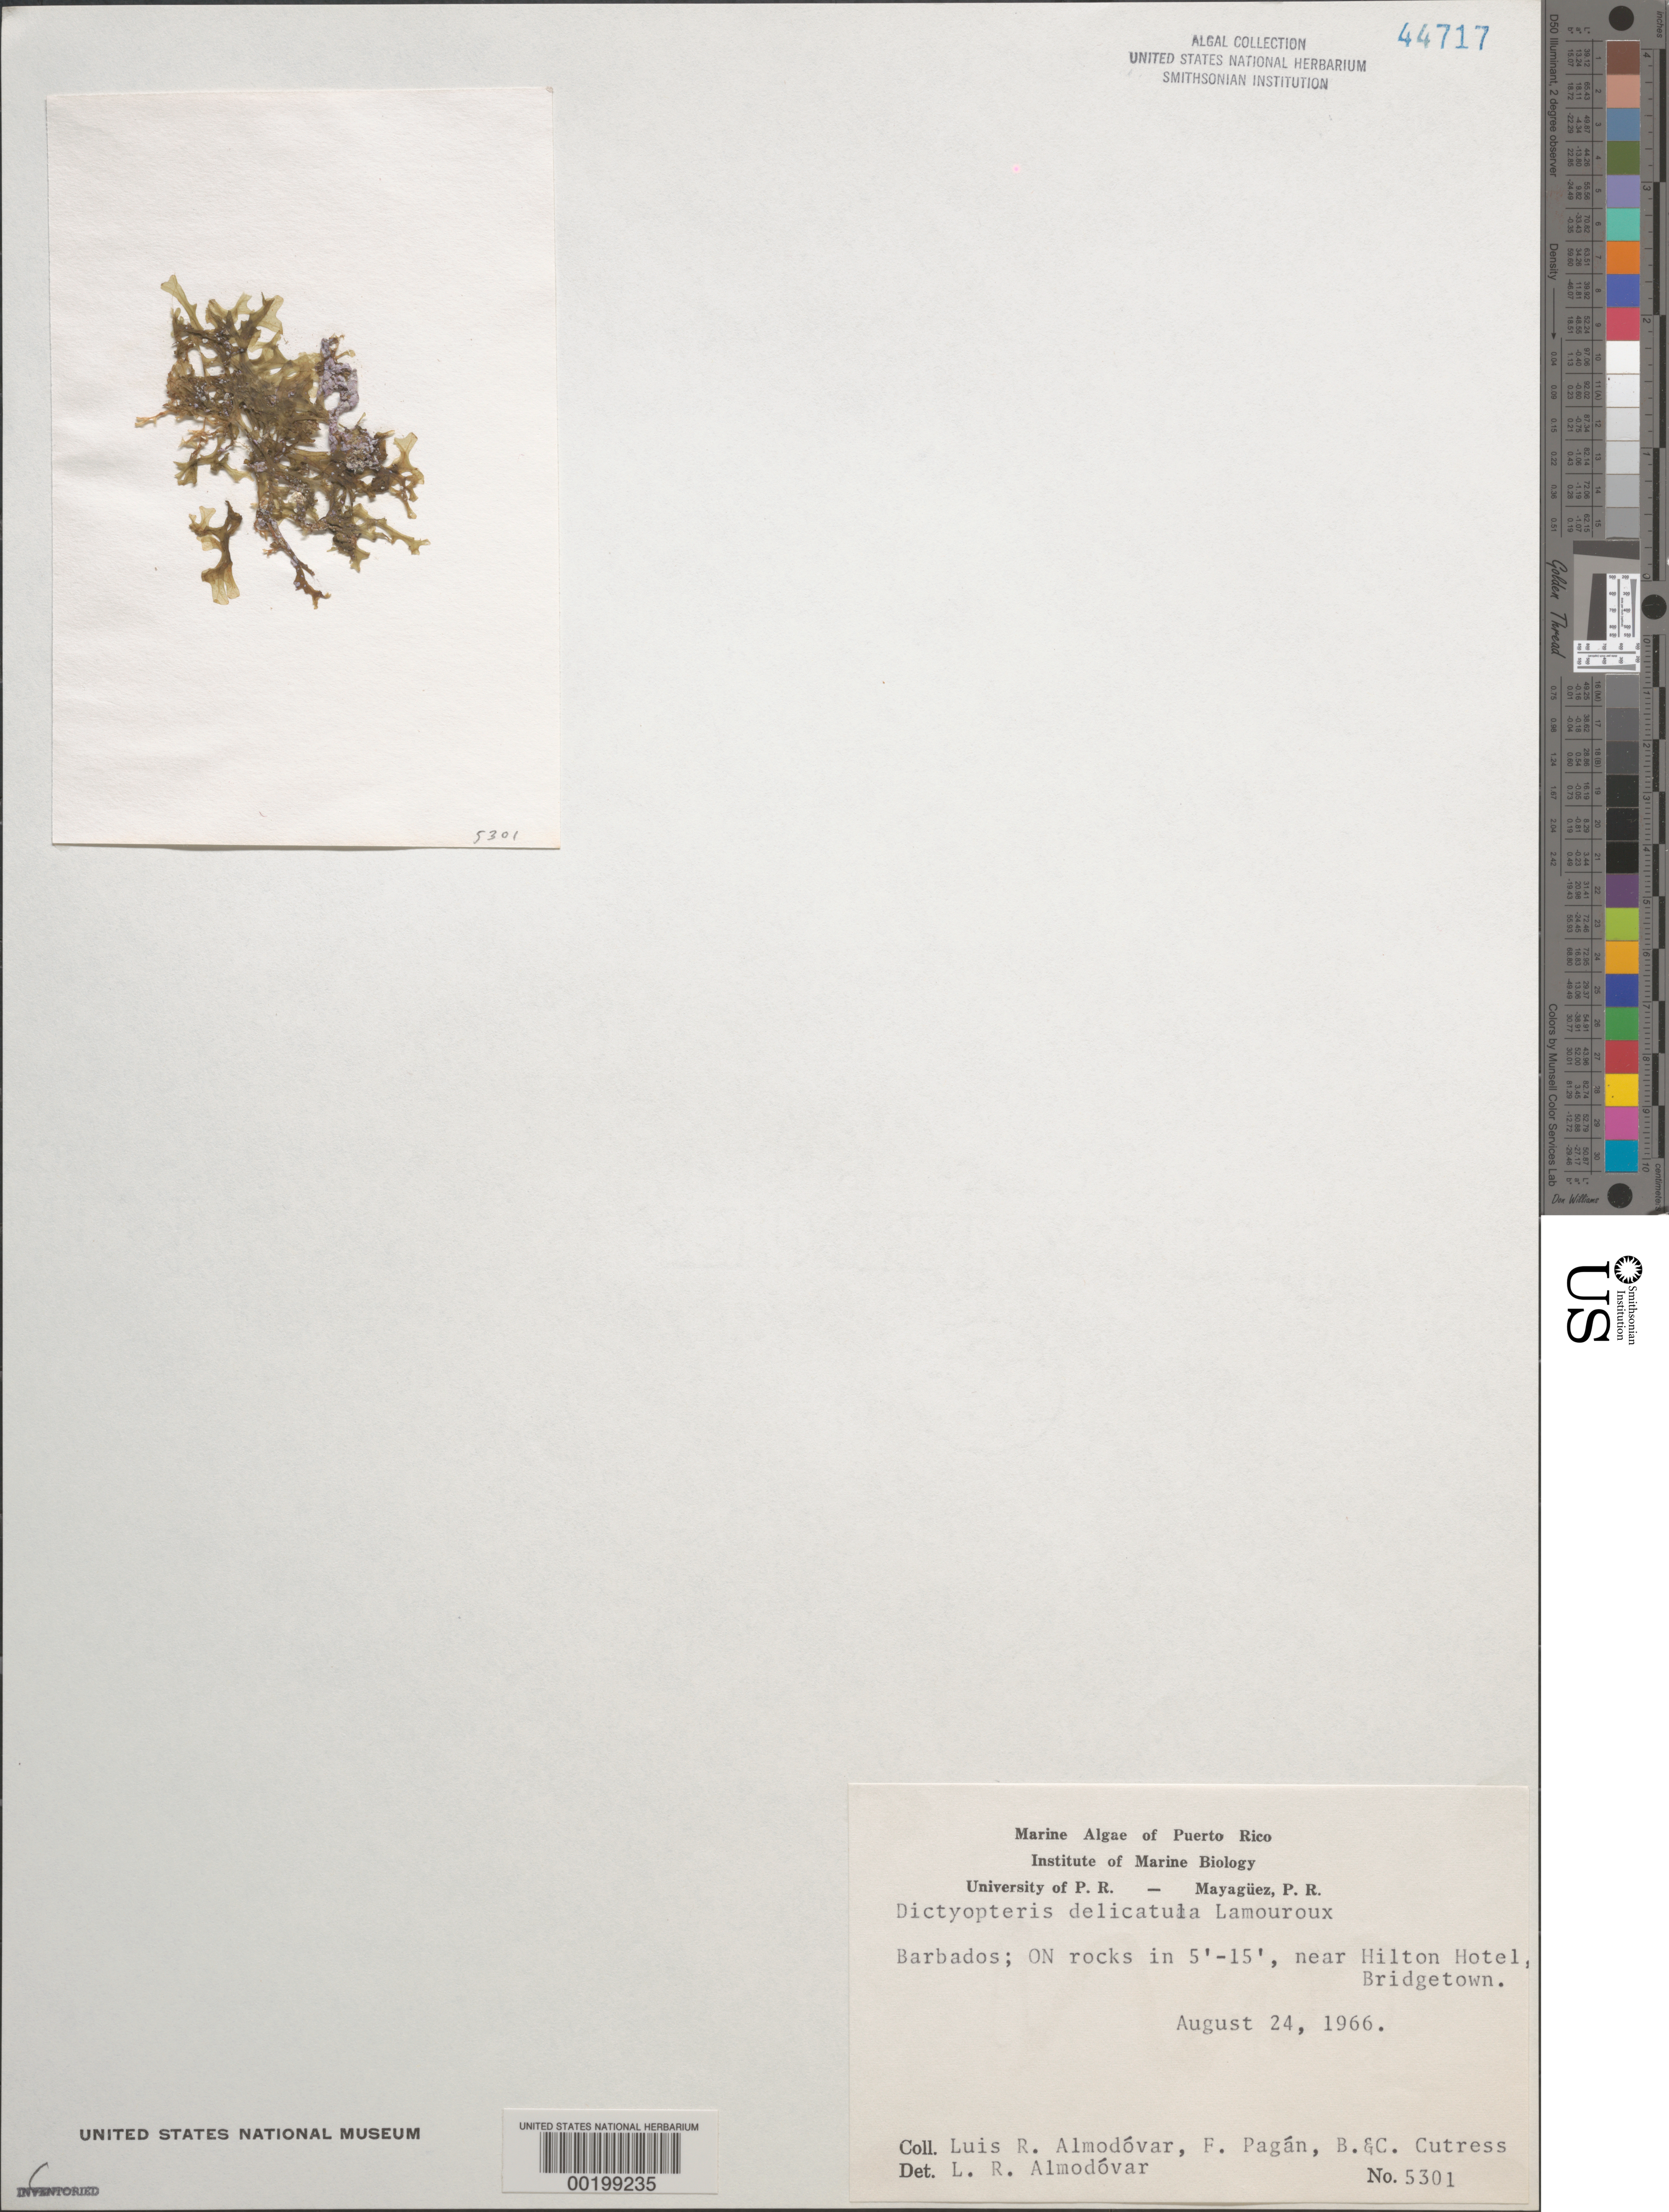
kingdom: Chromista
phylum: Ochrophyta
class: Phaeophyceae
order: Dictyotales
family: Dictyotaceae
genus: Dictyopteris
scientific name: Dictyopteris delicatula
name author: J.V.Lamouroux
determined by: Almodovar, L. R.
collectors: L. Almodovar, F. Pagan, B. Cutress & C. Cutress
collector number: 5301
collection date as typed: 24 Aug 1966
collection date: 1966-08-24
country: Barbados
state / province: Saint Michael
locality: Bridgetown, near Hilton Hotel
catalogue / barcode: US 44717